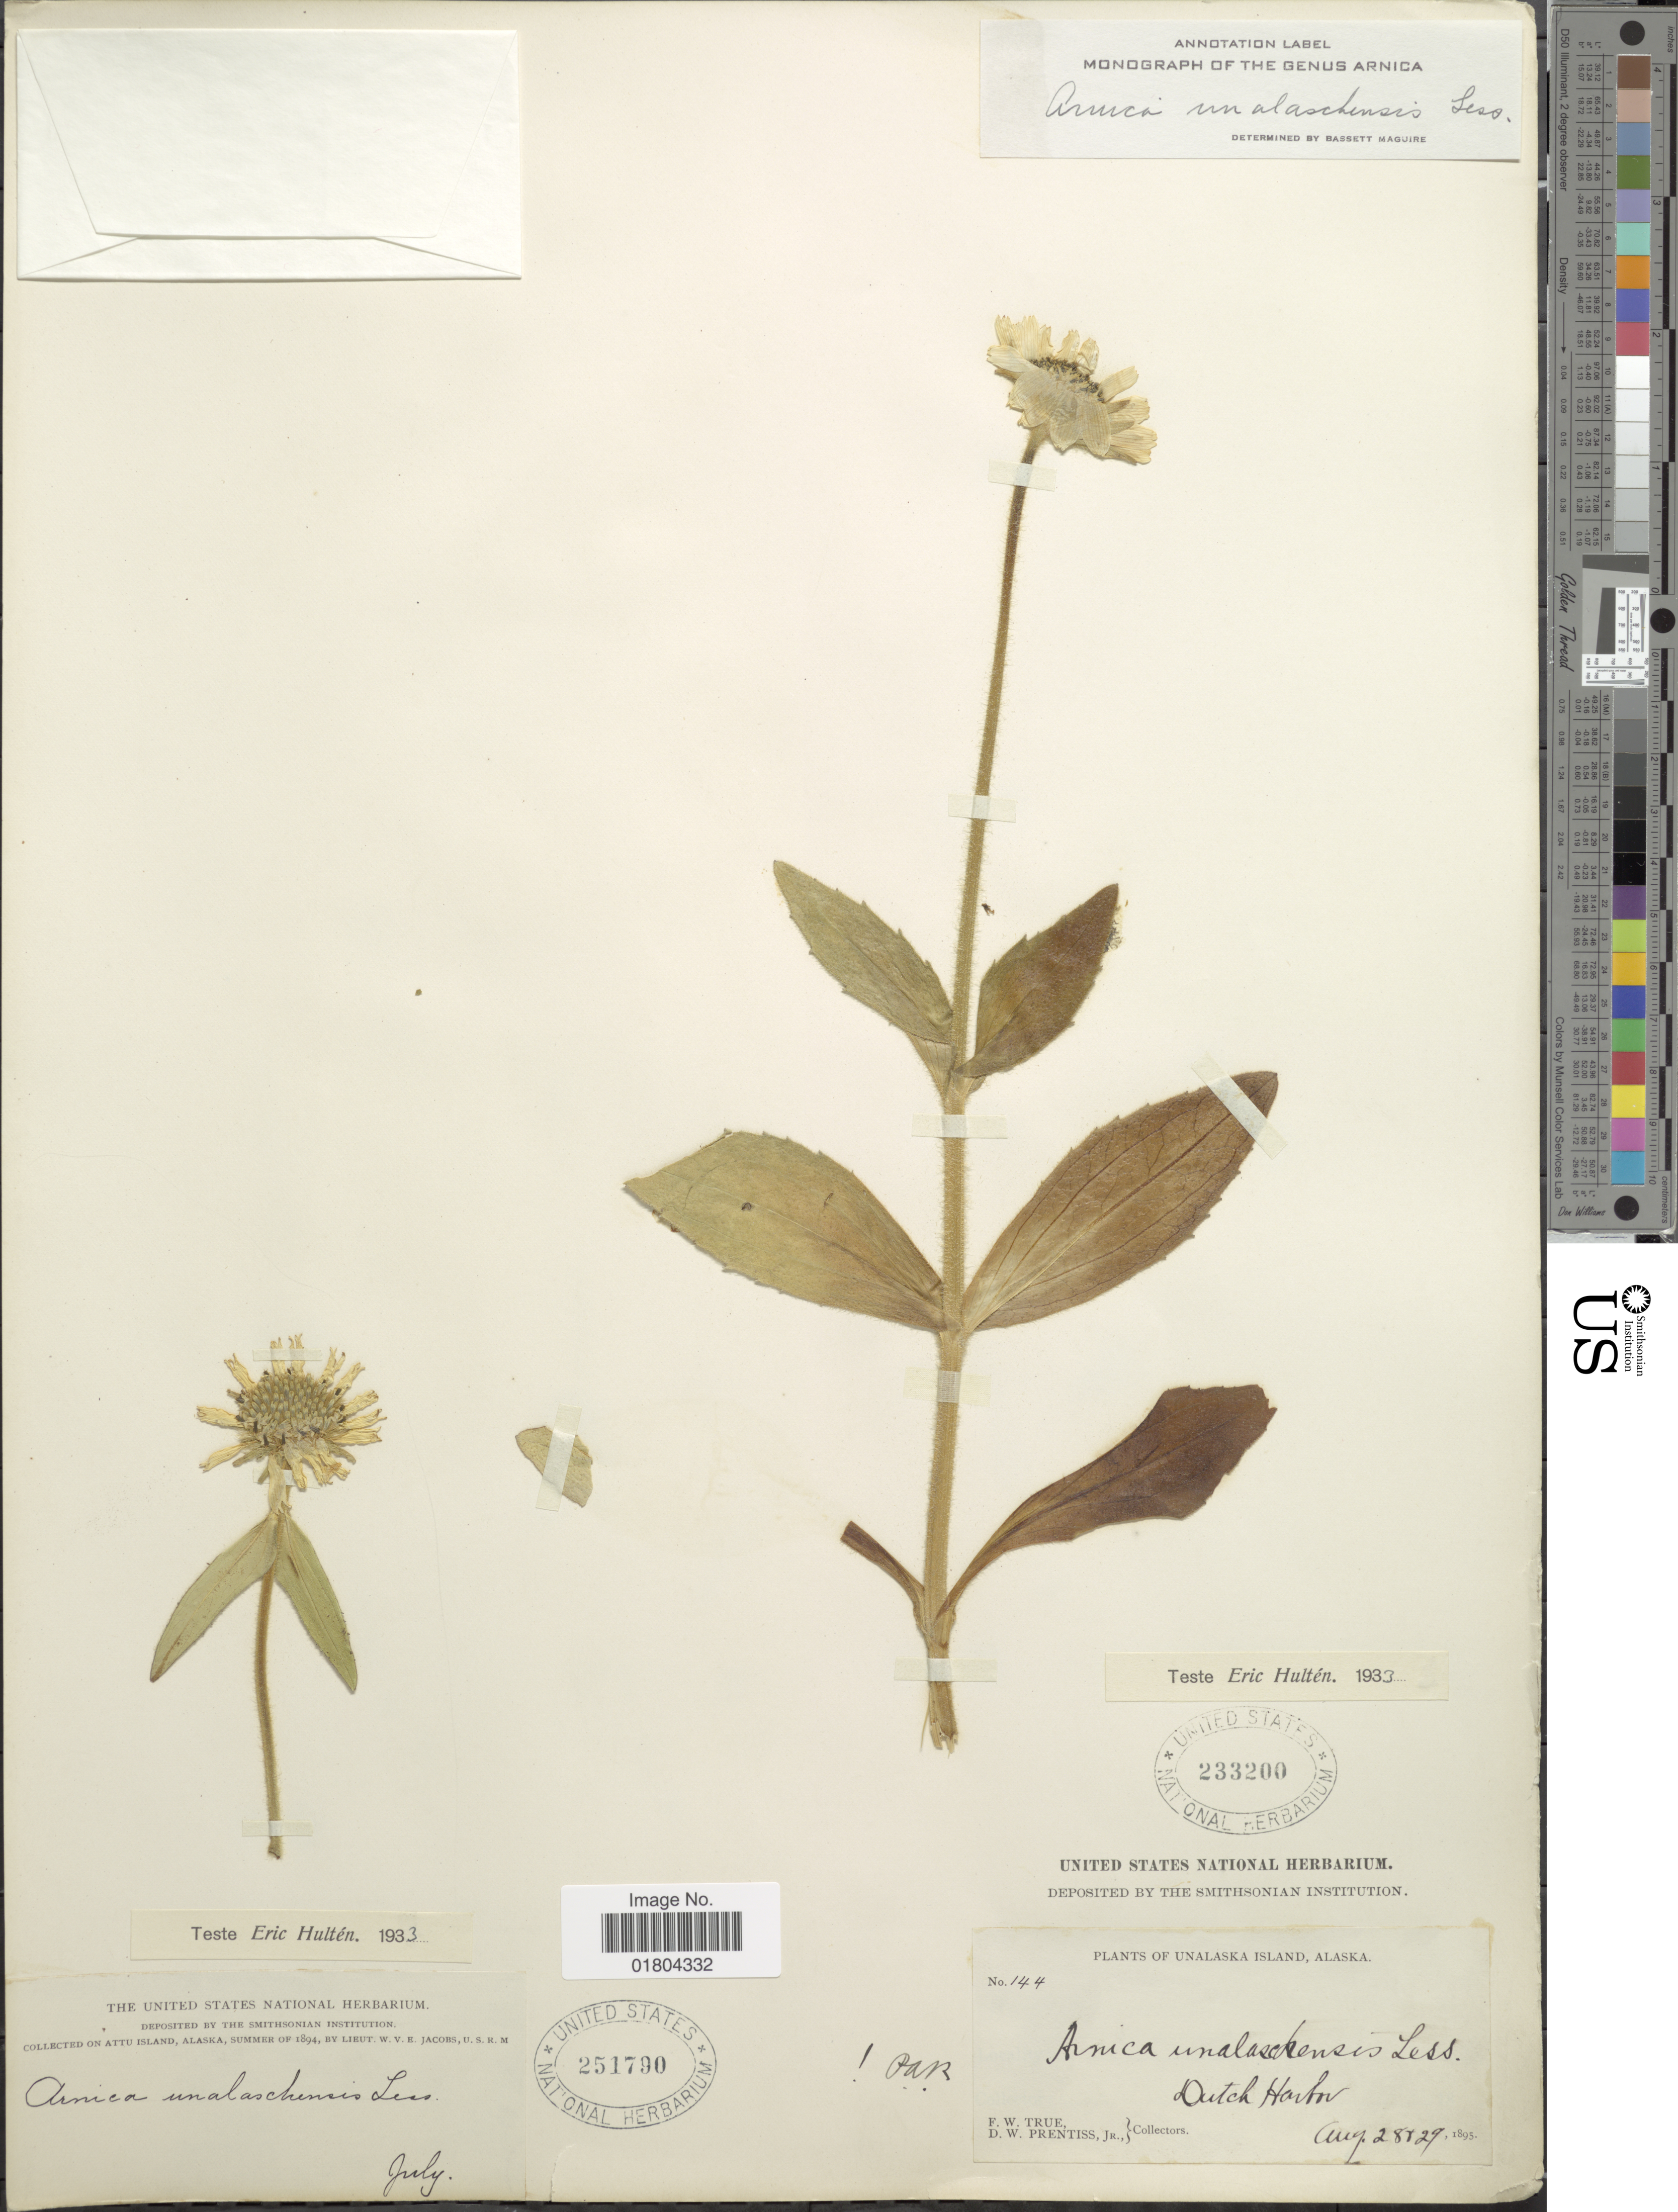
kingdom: Plantae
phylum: Tracheophyta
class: Magnoliopsida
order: Asterales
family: Asteraceae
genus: Arnica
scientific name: Arnica unalashcensis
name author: Less.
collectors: F. True & D. Prentiss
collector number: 144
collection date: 1895-08-28/1895-08-29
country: United States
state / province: Alaska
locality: Unalska Island, Dutch Harbor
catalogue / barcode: US 251790-2